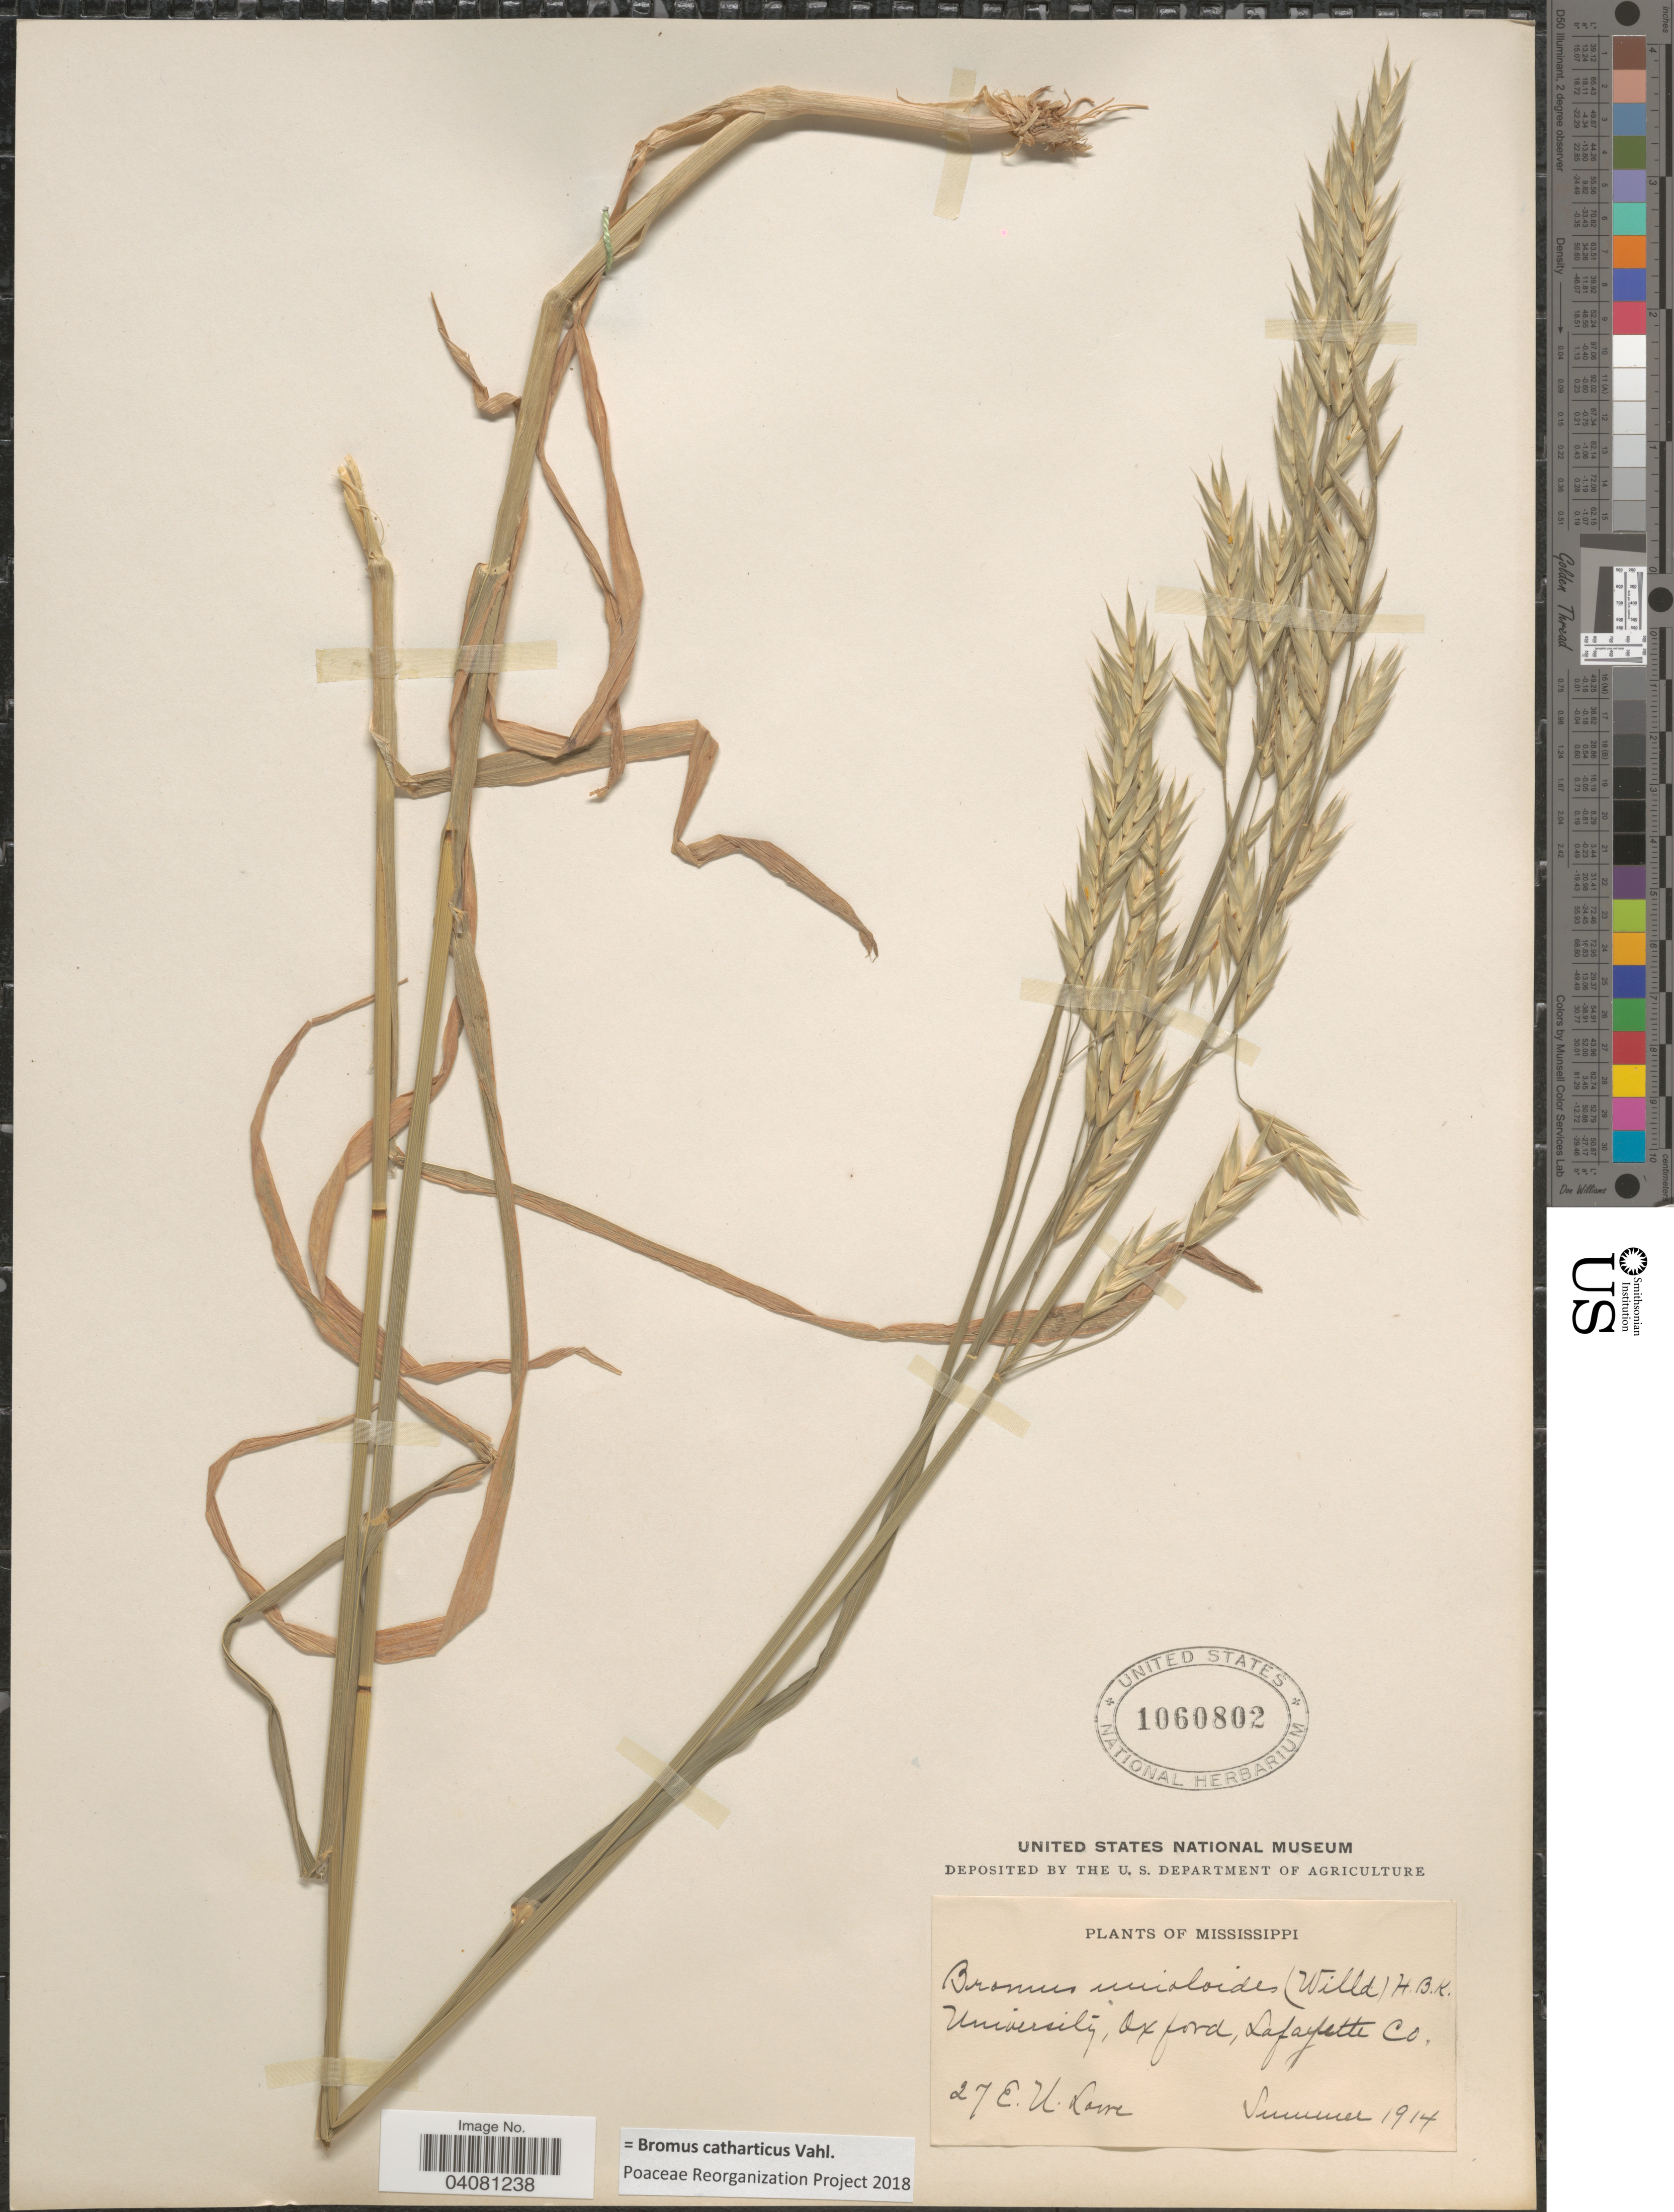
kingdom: Plantae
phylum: Tracheophyta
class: Liliopsida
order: Poales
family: Poaceae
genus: Bromus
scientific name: Bromus catharticus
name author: Vahl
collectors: E. N. Lowe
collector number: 27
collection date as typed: Summer 1914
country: United States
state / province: Mississippi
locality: University Oxford, Lafayette Co.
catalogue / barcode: US 1060802